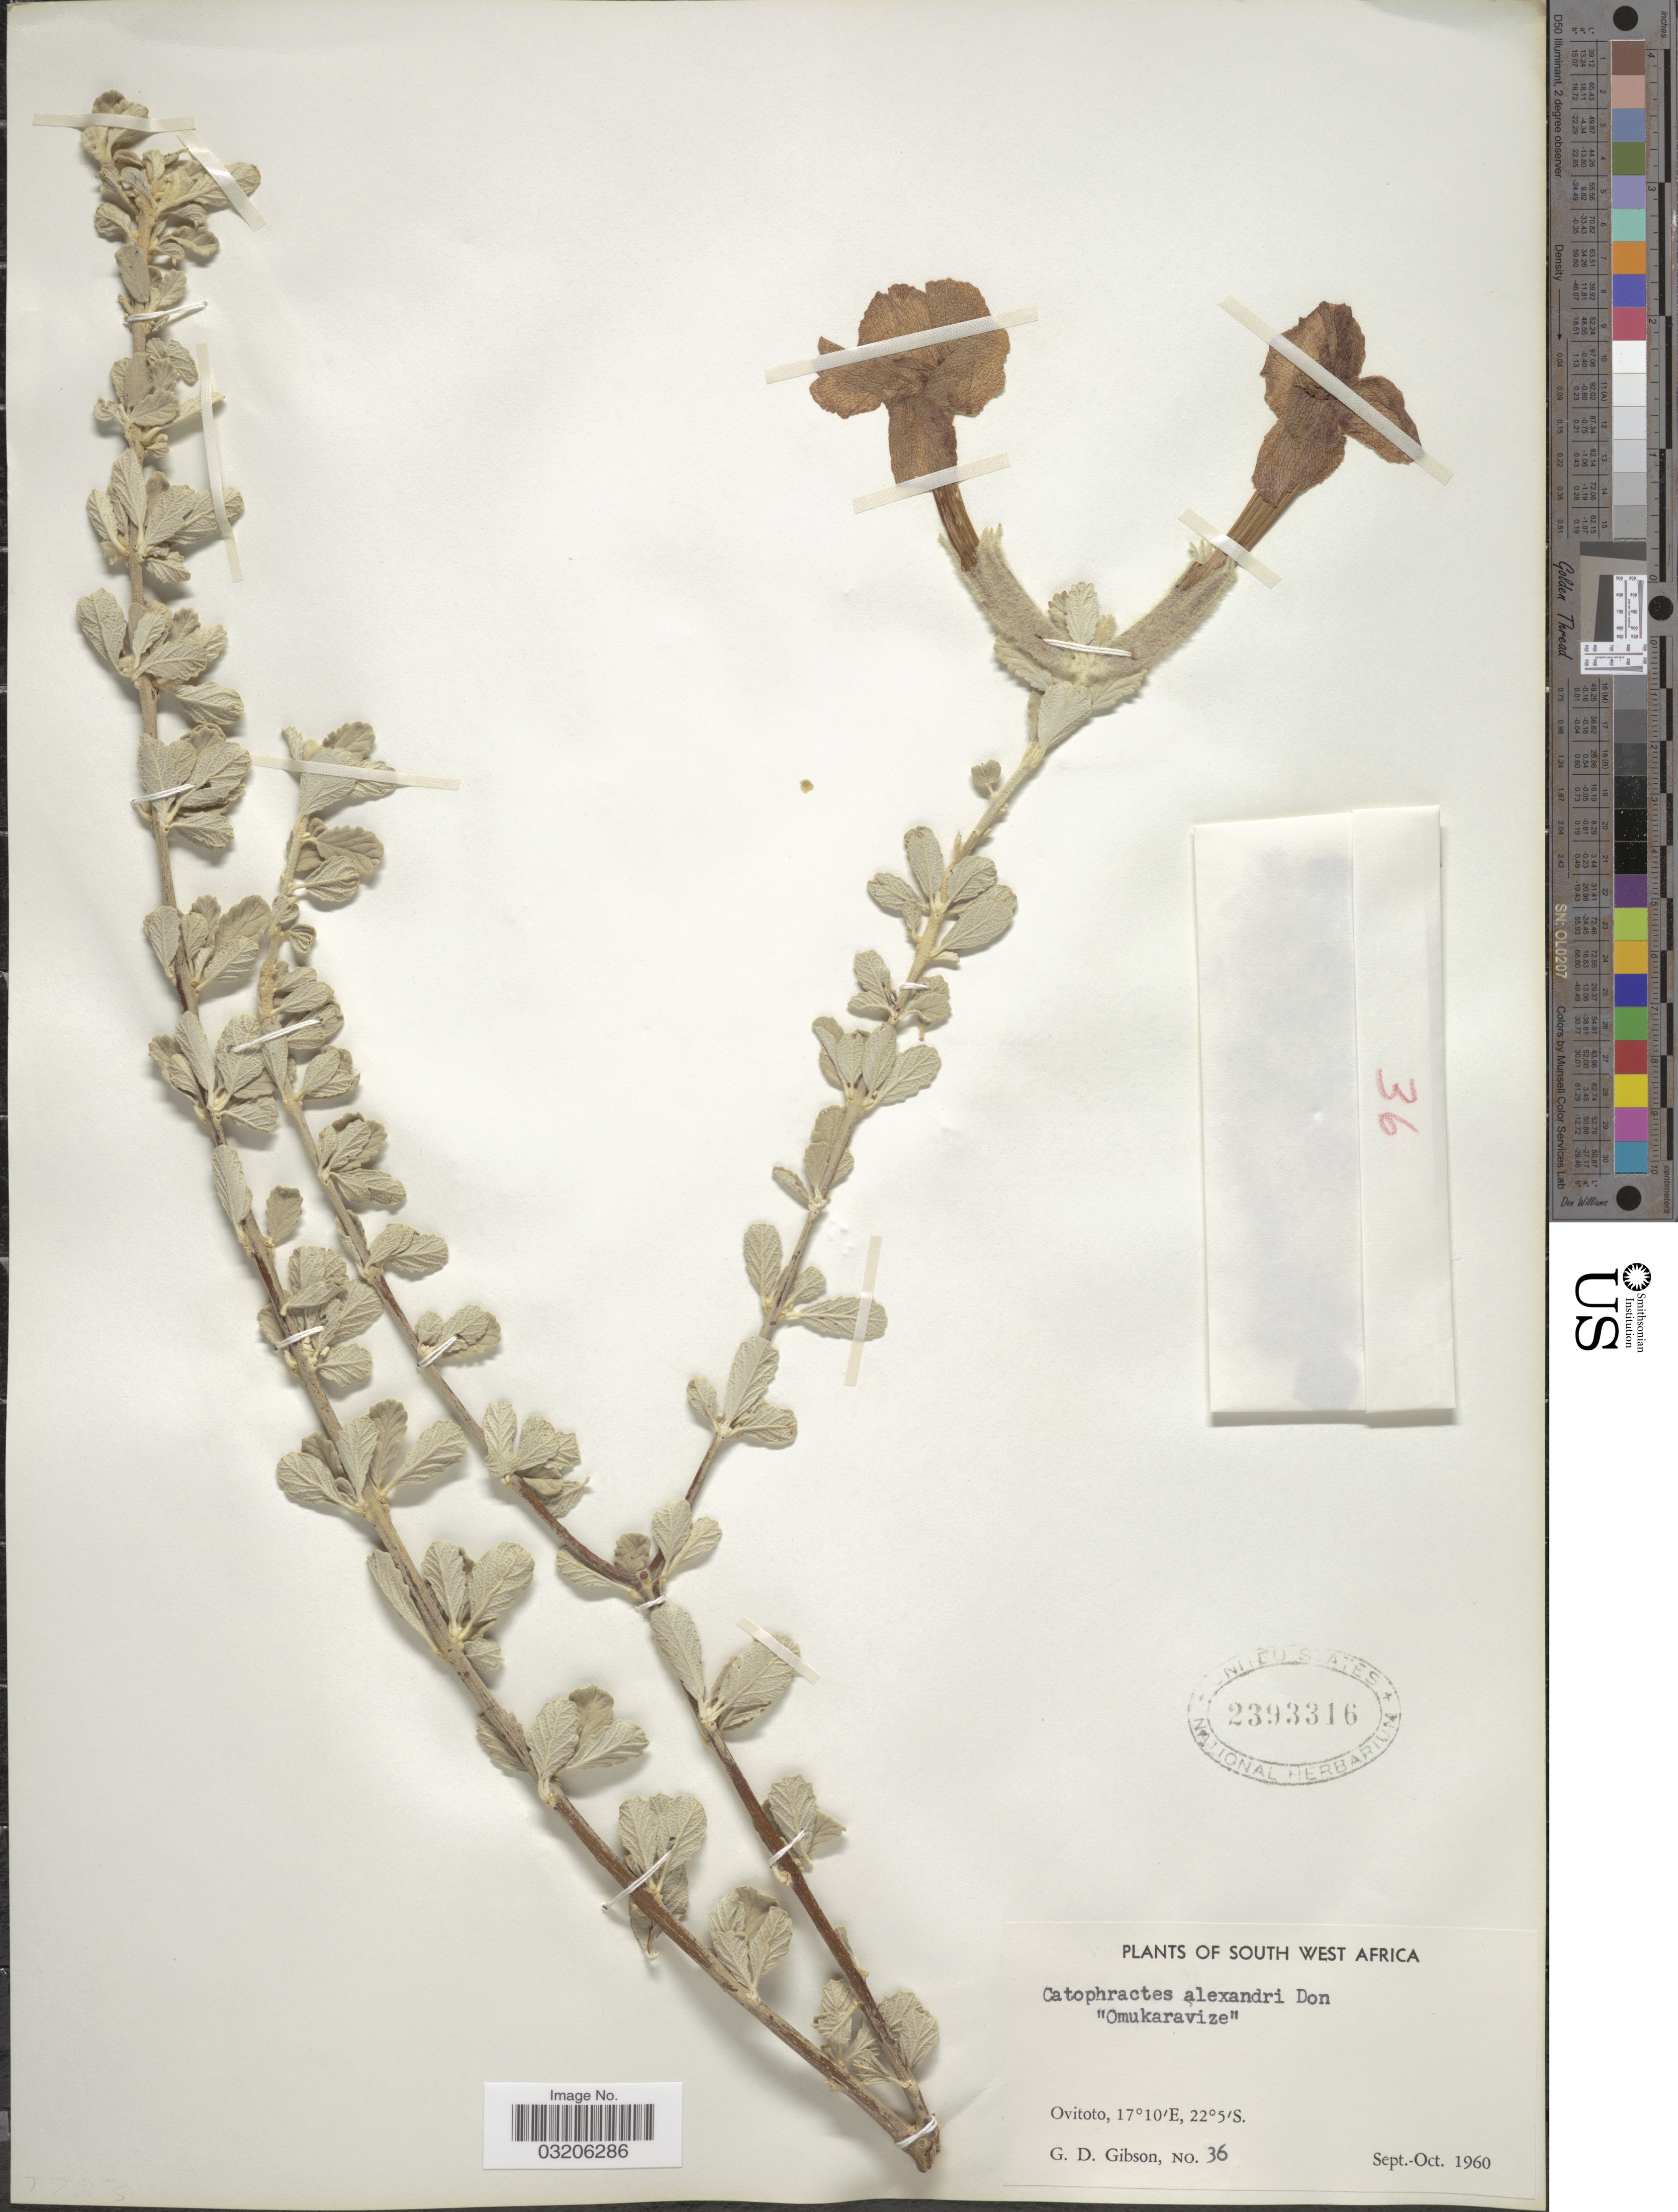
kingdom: Plantae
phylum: Tracheophyta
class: Magnoliopsida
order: Lamiales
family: Bignoniaceae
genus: Catophractes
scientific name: Catophractes alexandri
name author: D. Don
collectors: G. D. Gibson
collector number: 36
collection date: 1960-09/1960-10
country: Namibia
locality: South West Africa. Ovitoto.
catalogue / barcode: US 2393316